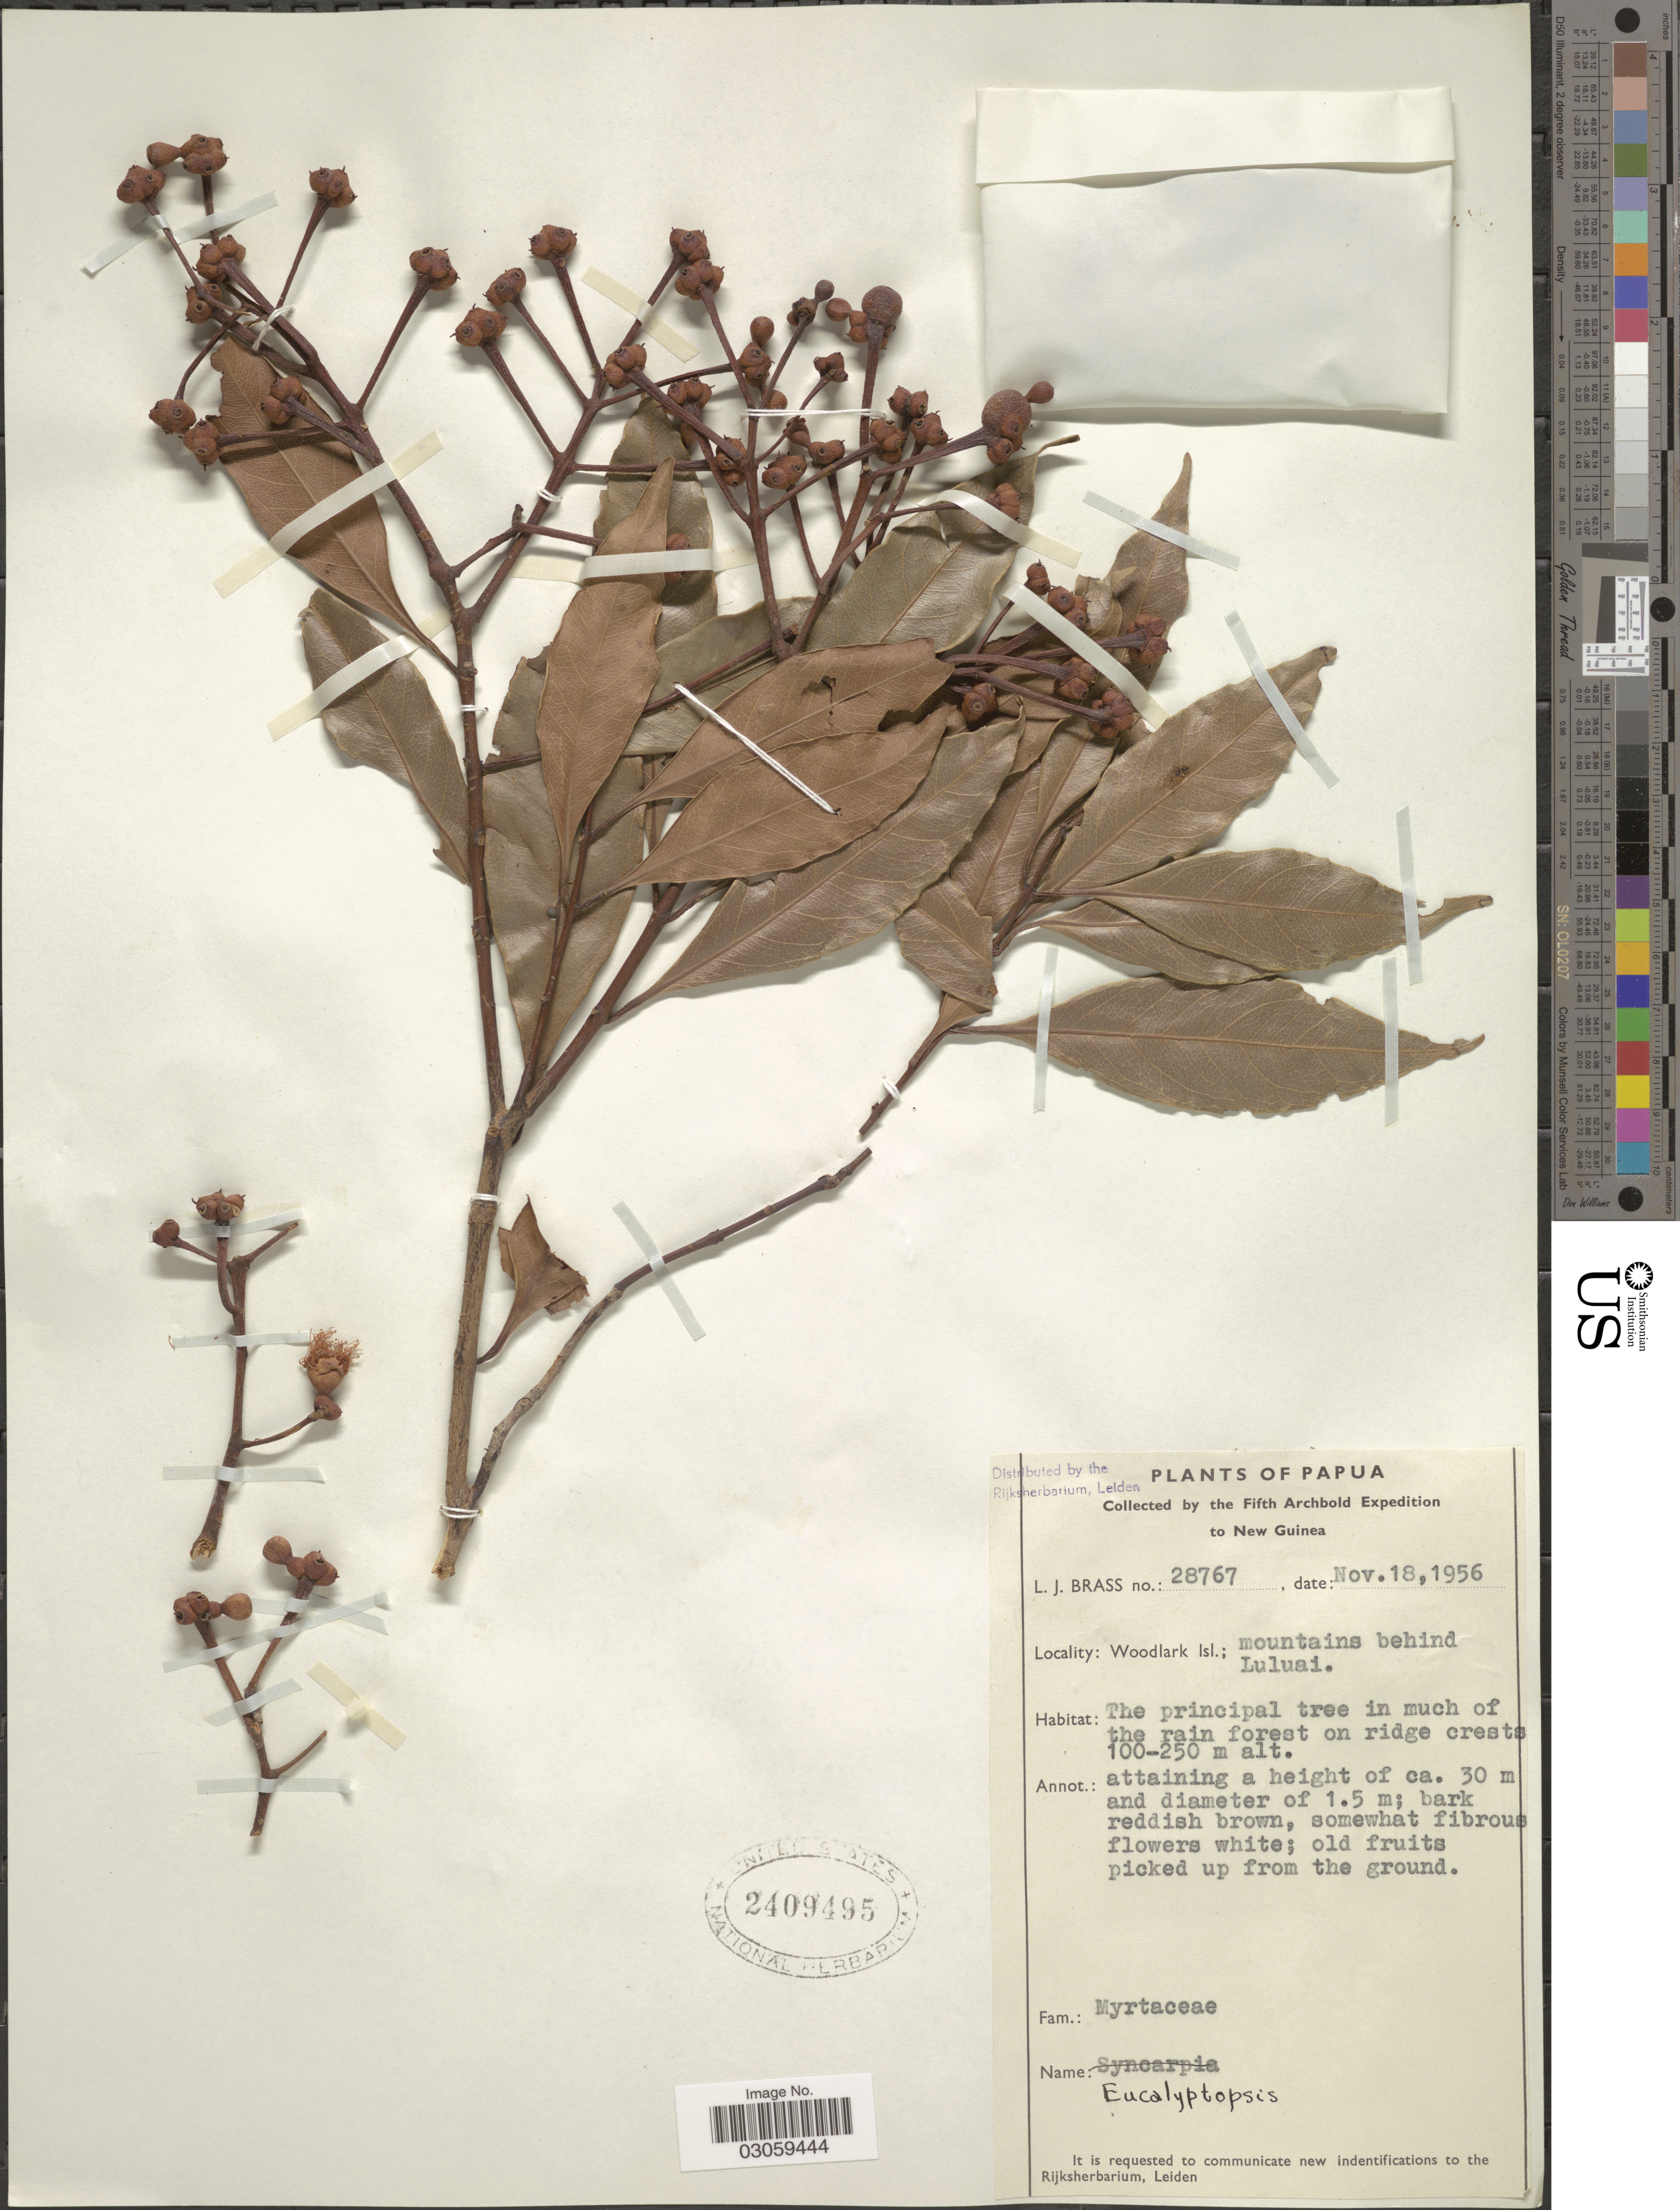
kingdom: Plantae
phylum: Tracheophyta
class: Magnoliopsida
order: Myrtales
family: Myrtaceae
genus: Eucalyptopsis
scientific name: Eucalyptopsis papuana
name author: C.T. White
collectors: L. J. Brass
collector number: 28767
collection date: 1956-11-18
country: Papua New Guinea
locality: New Guinea. woodlark Isl.; mountains behind Luluai.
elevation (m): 100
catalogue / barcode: US 2409495